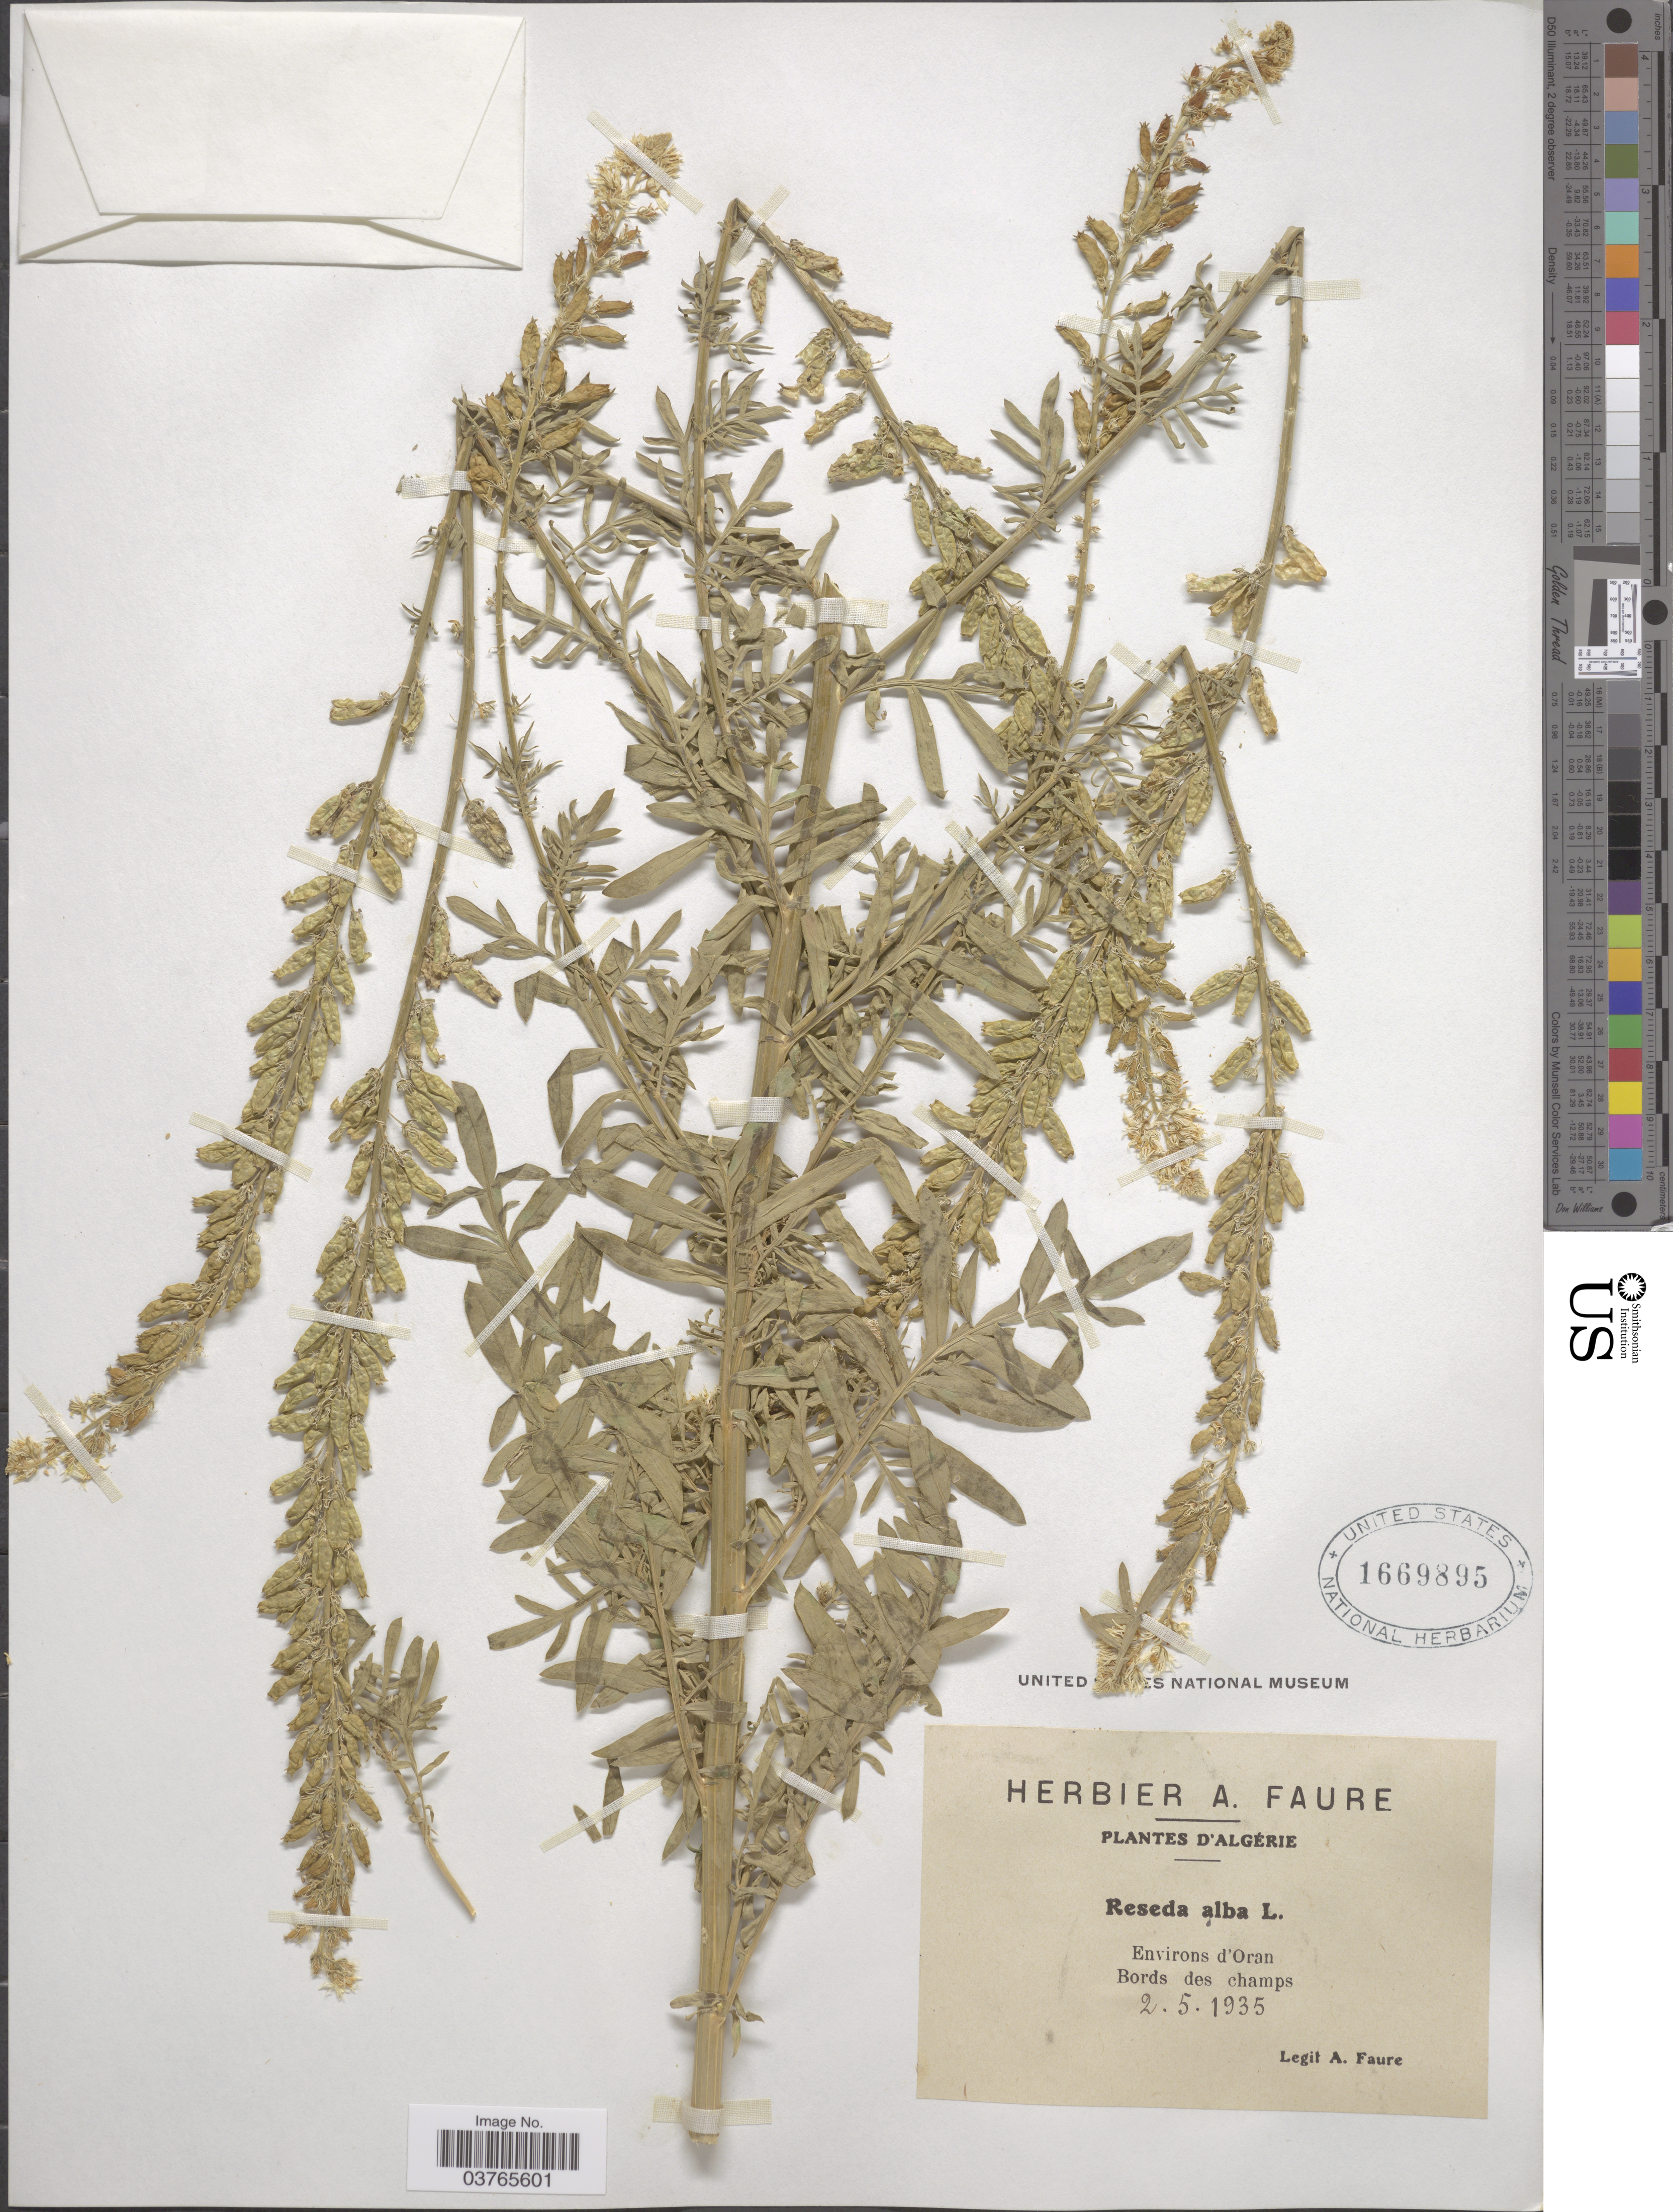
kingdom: Plantae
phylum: Tracheophyta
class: Magnoliopsida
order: Brassicales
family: Resedaceae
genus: Reseda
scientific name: Reseda alba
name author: L.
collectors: A. Faure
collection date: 1935-05-02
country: Algeria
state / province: Oran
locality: Environs d'Oran.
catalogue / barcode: US 1669895